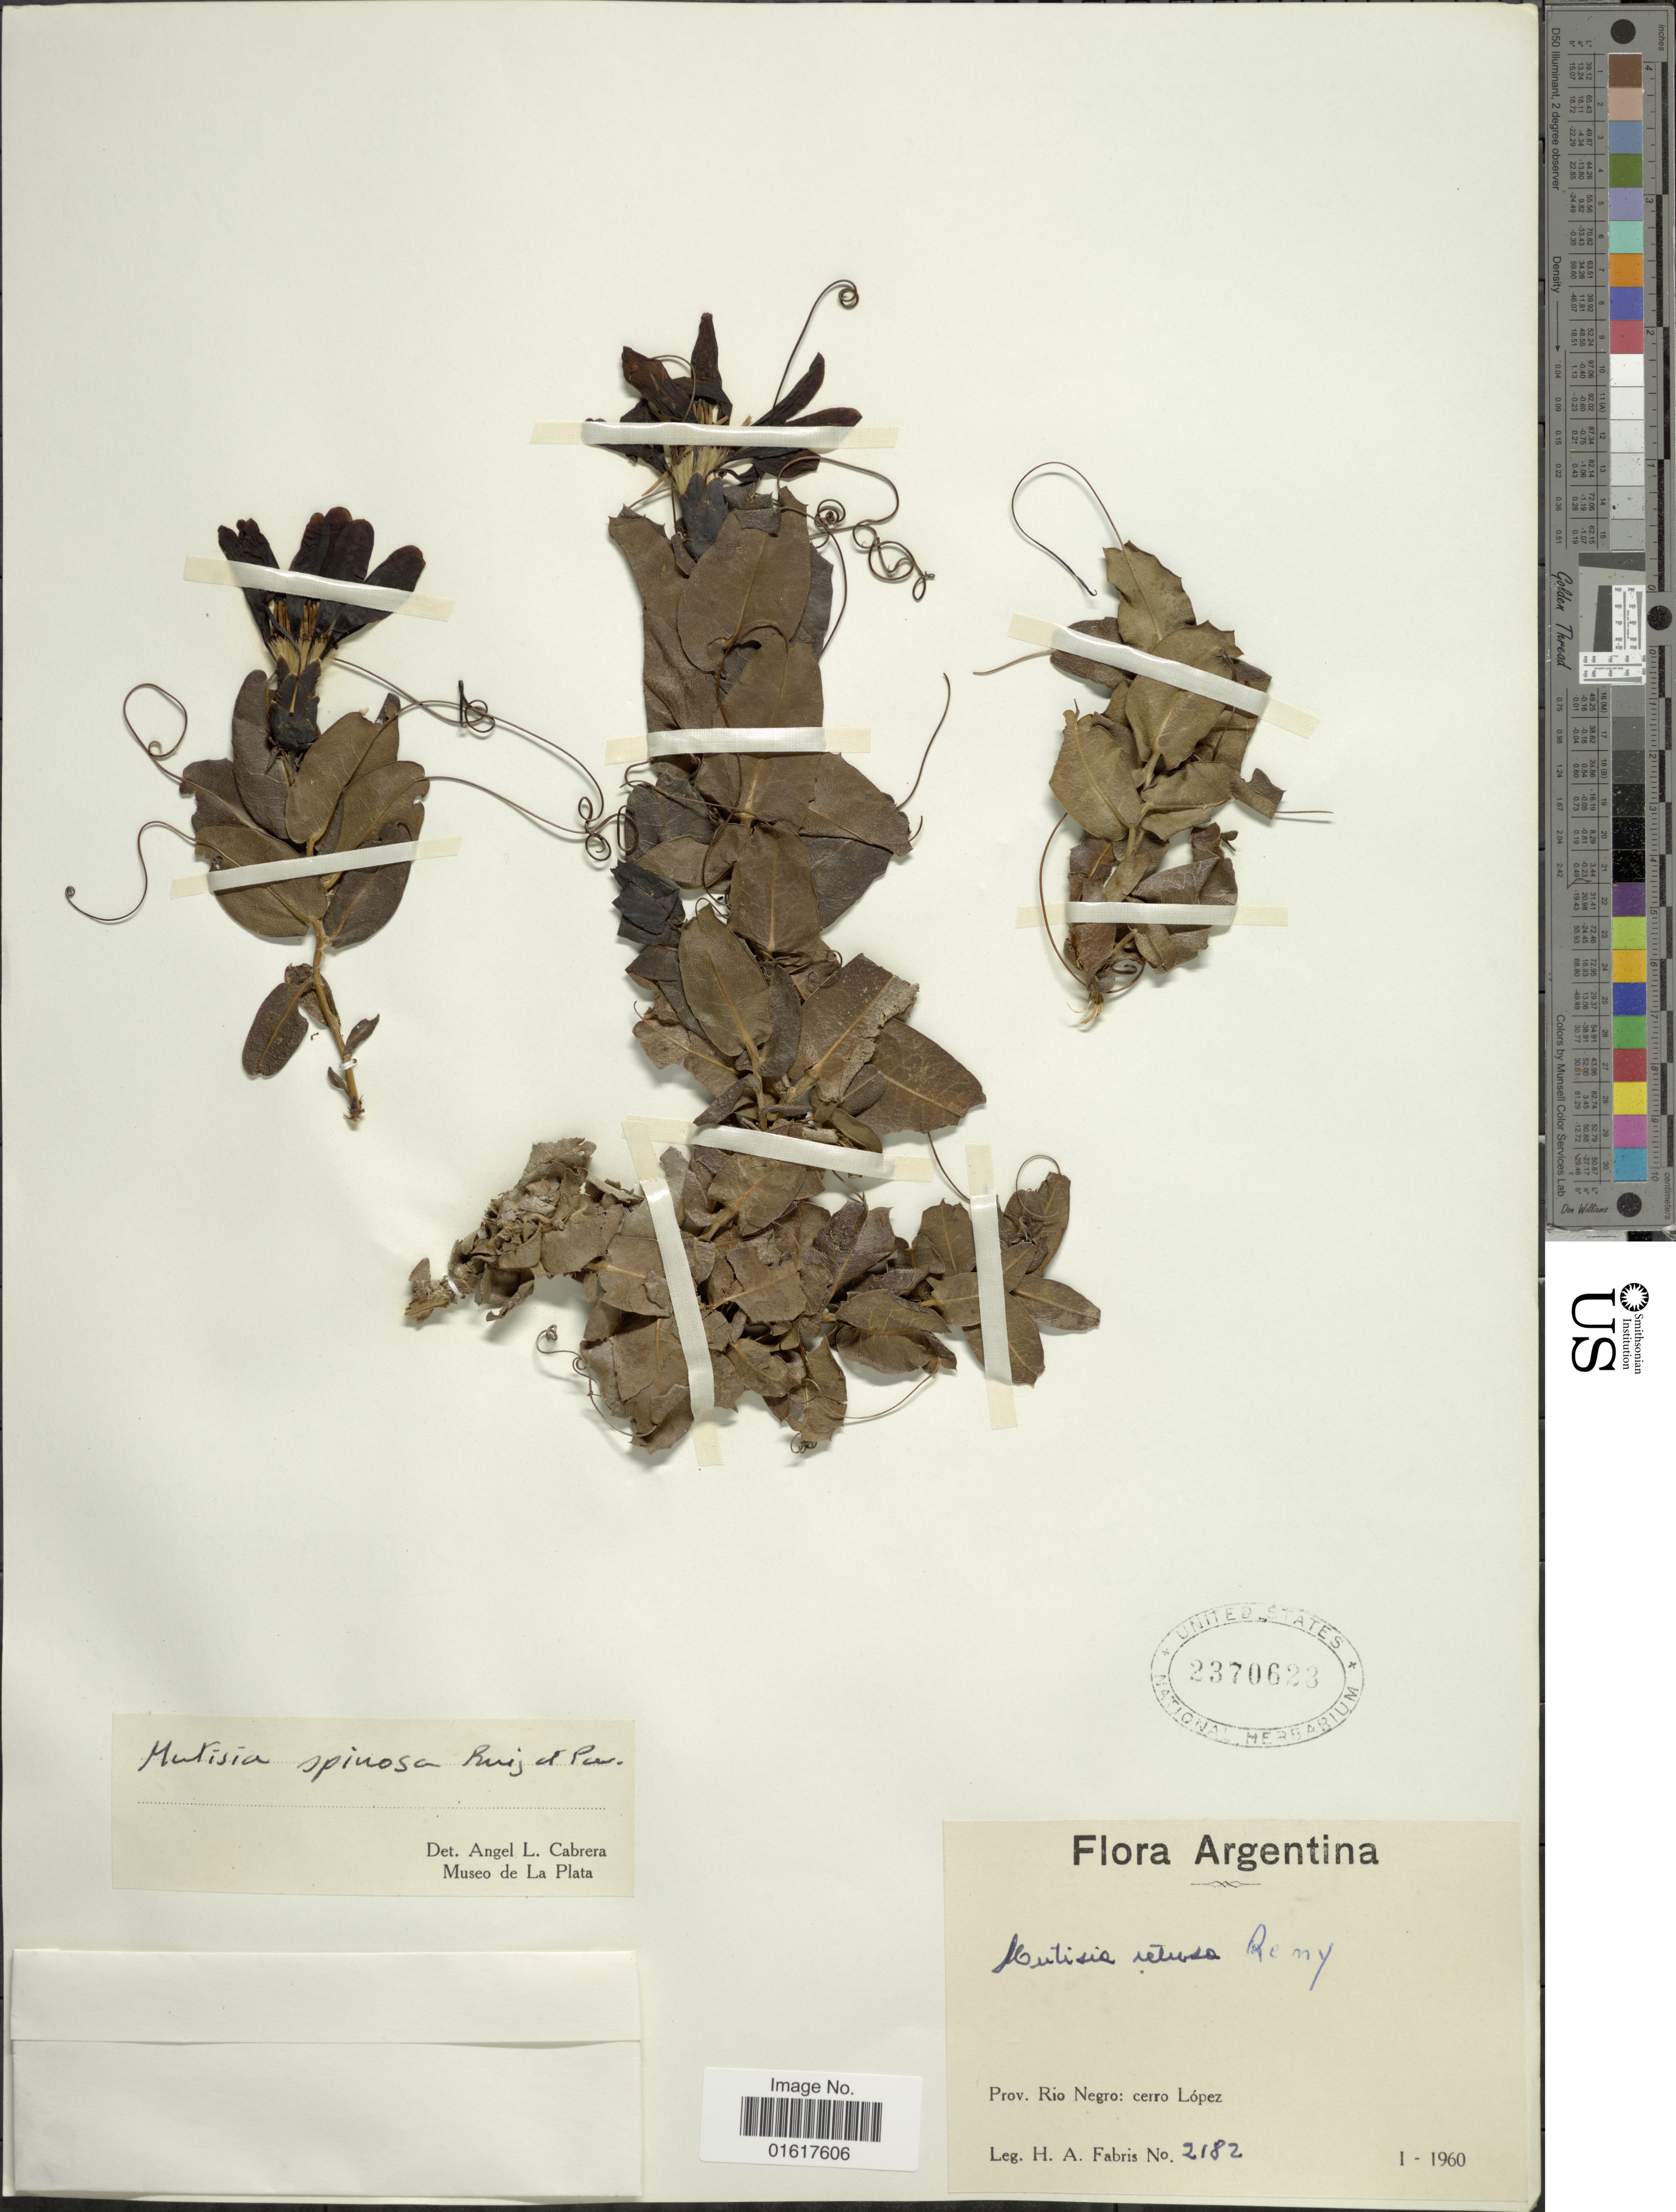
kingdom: Plantae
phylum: Tracheophyta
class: Magnoliopsida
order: Asterales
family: Asteraceae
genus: Mutisia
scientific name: Mutisia spinosa var. spinosa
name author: Ruiz & Pav.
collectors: H. A. Fabris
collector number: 2182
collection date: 1960-01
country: Argentina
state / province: Rio Negro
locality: Cerro López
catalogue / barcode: US 2370623